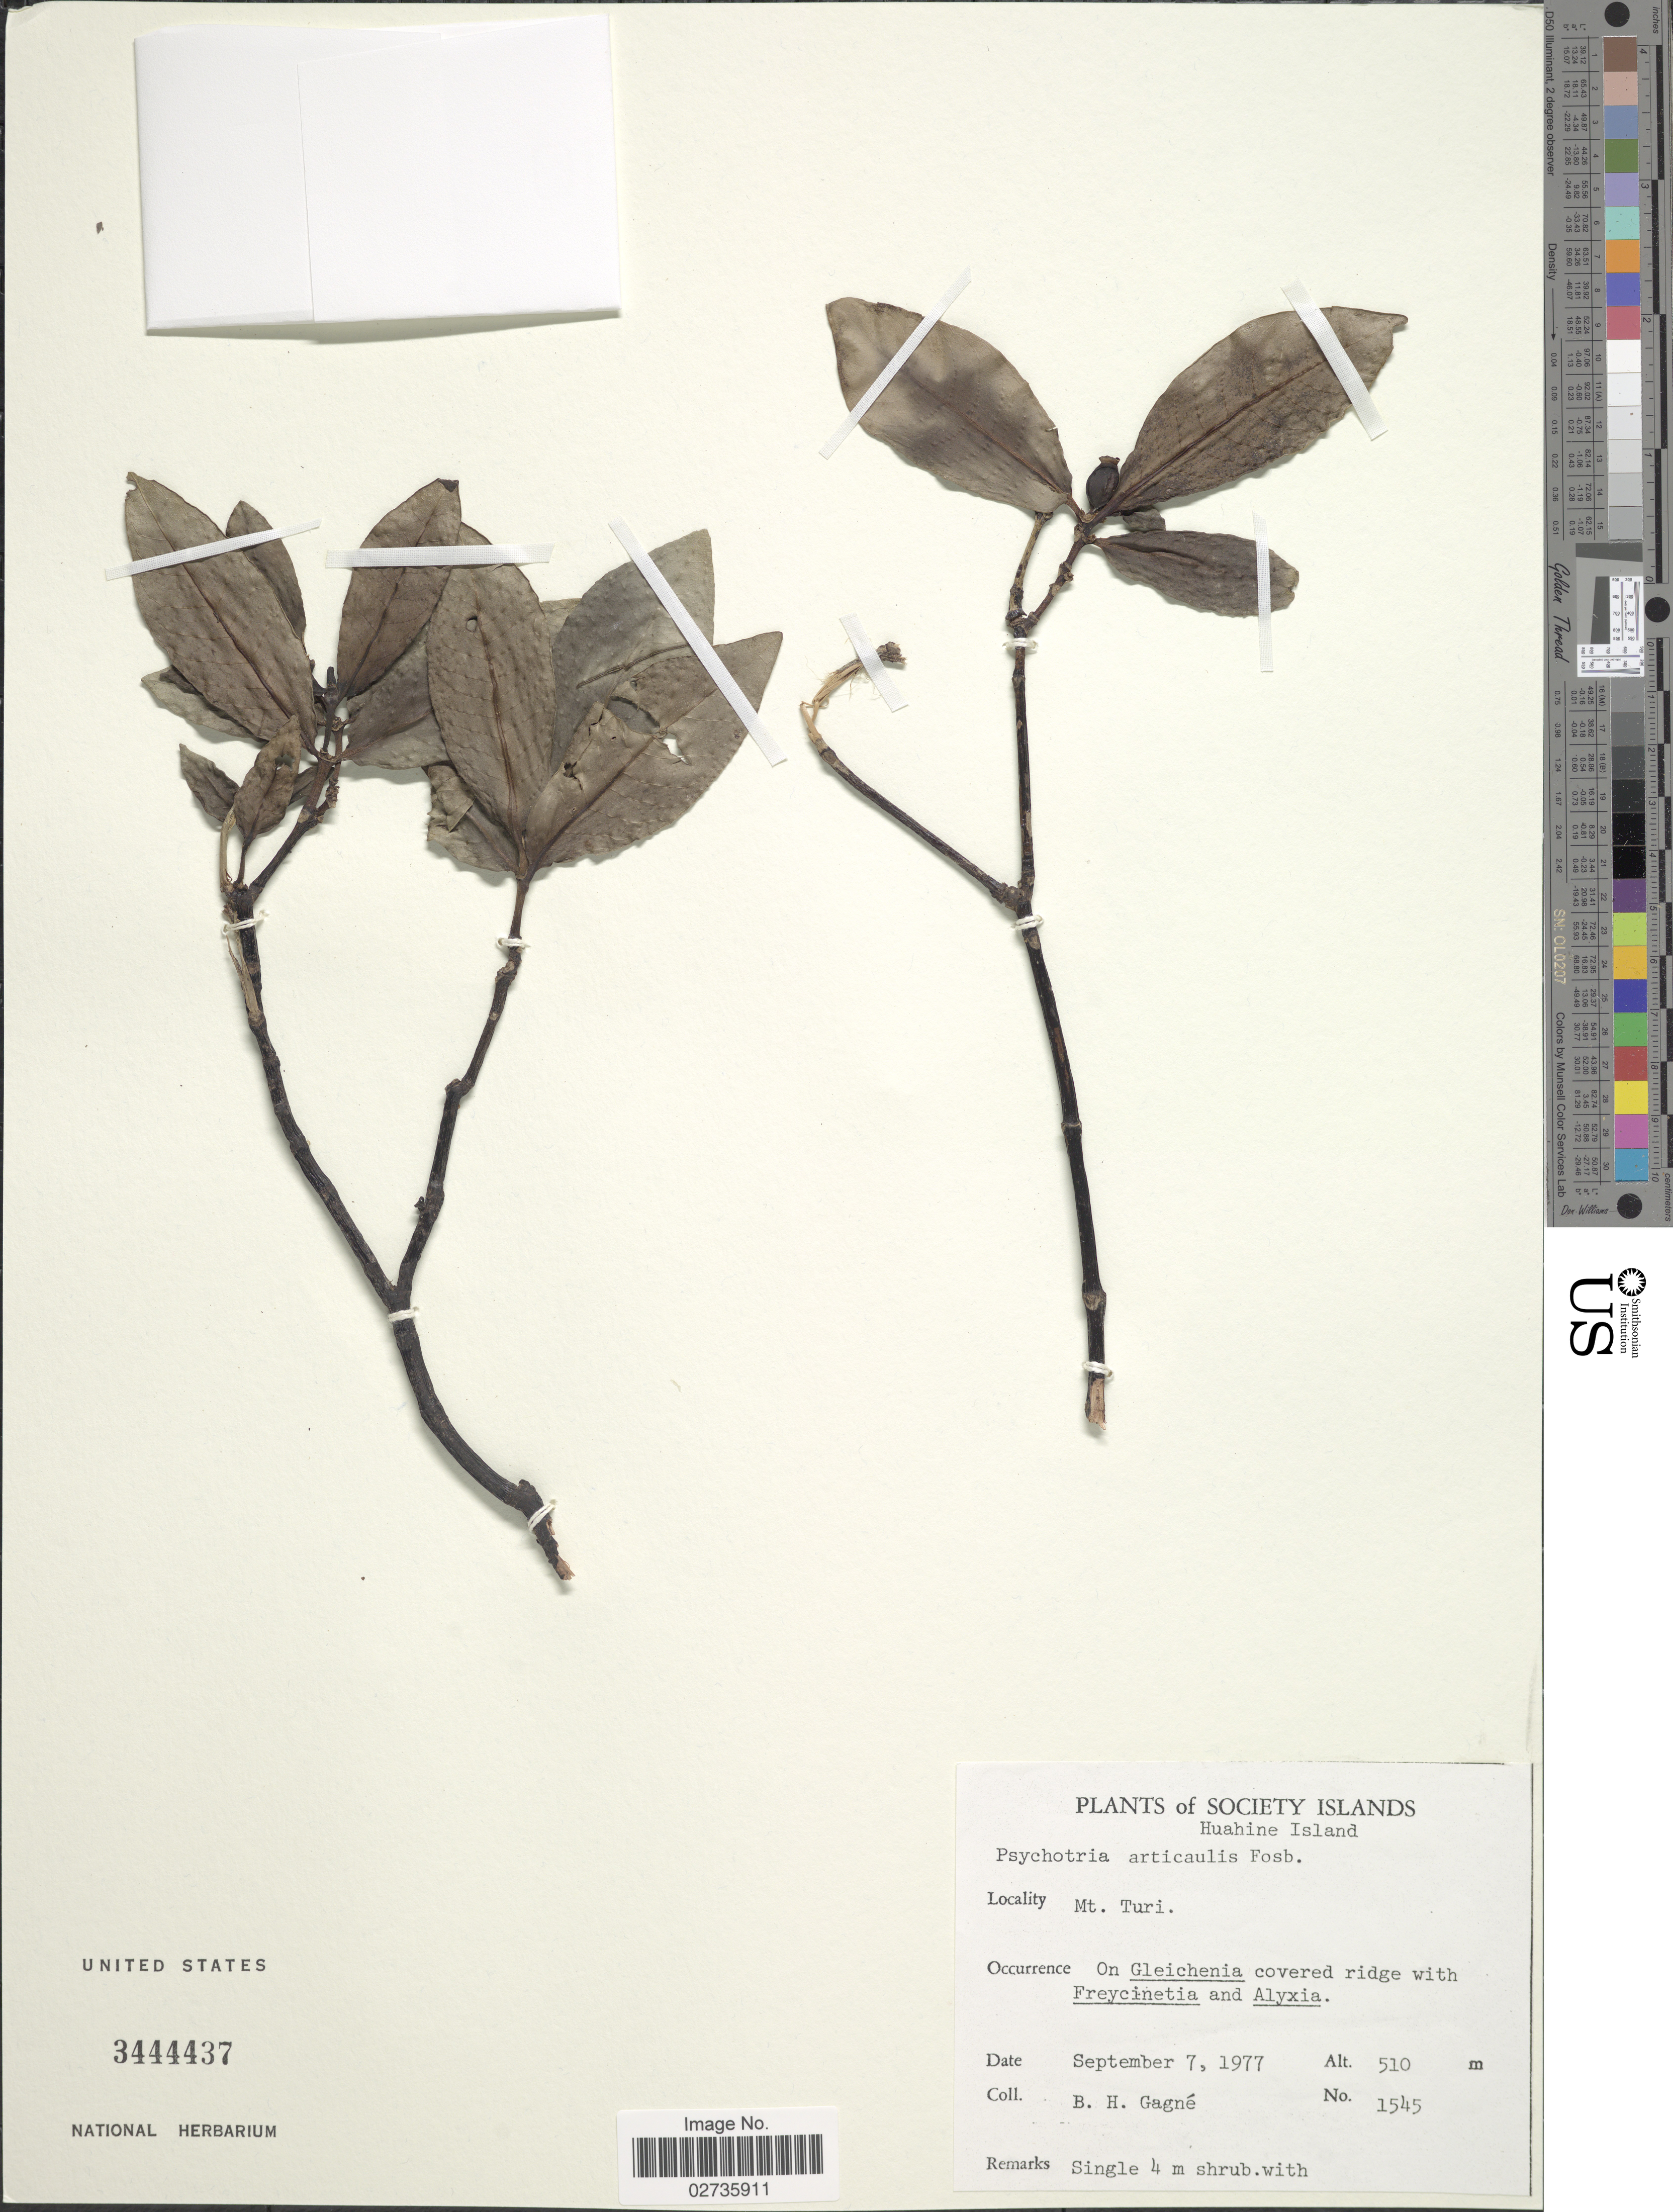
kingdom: Plantae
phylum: Tracheophyta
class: Magnoliopsida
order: Gentianales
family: Rubiaceae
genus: Psychotria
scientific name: Psychotria atricaulis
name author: Fosberg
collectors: B. H. Gagné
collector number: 1545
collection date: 1977-09-07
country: French Polynesia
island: Huahine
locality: Society Islands, Huahine Island, Mt Turi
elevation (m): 510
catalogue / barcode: US 3444437